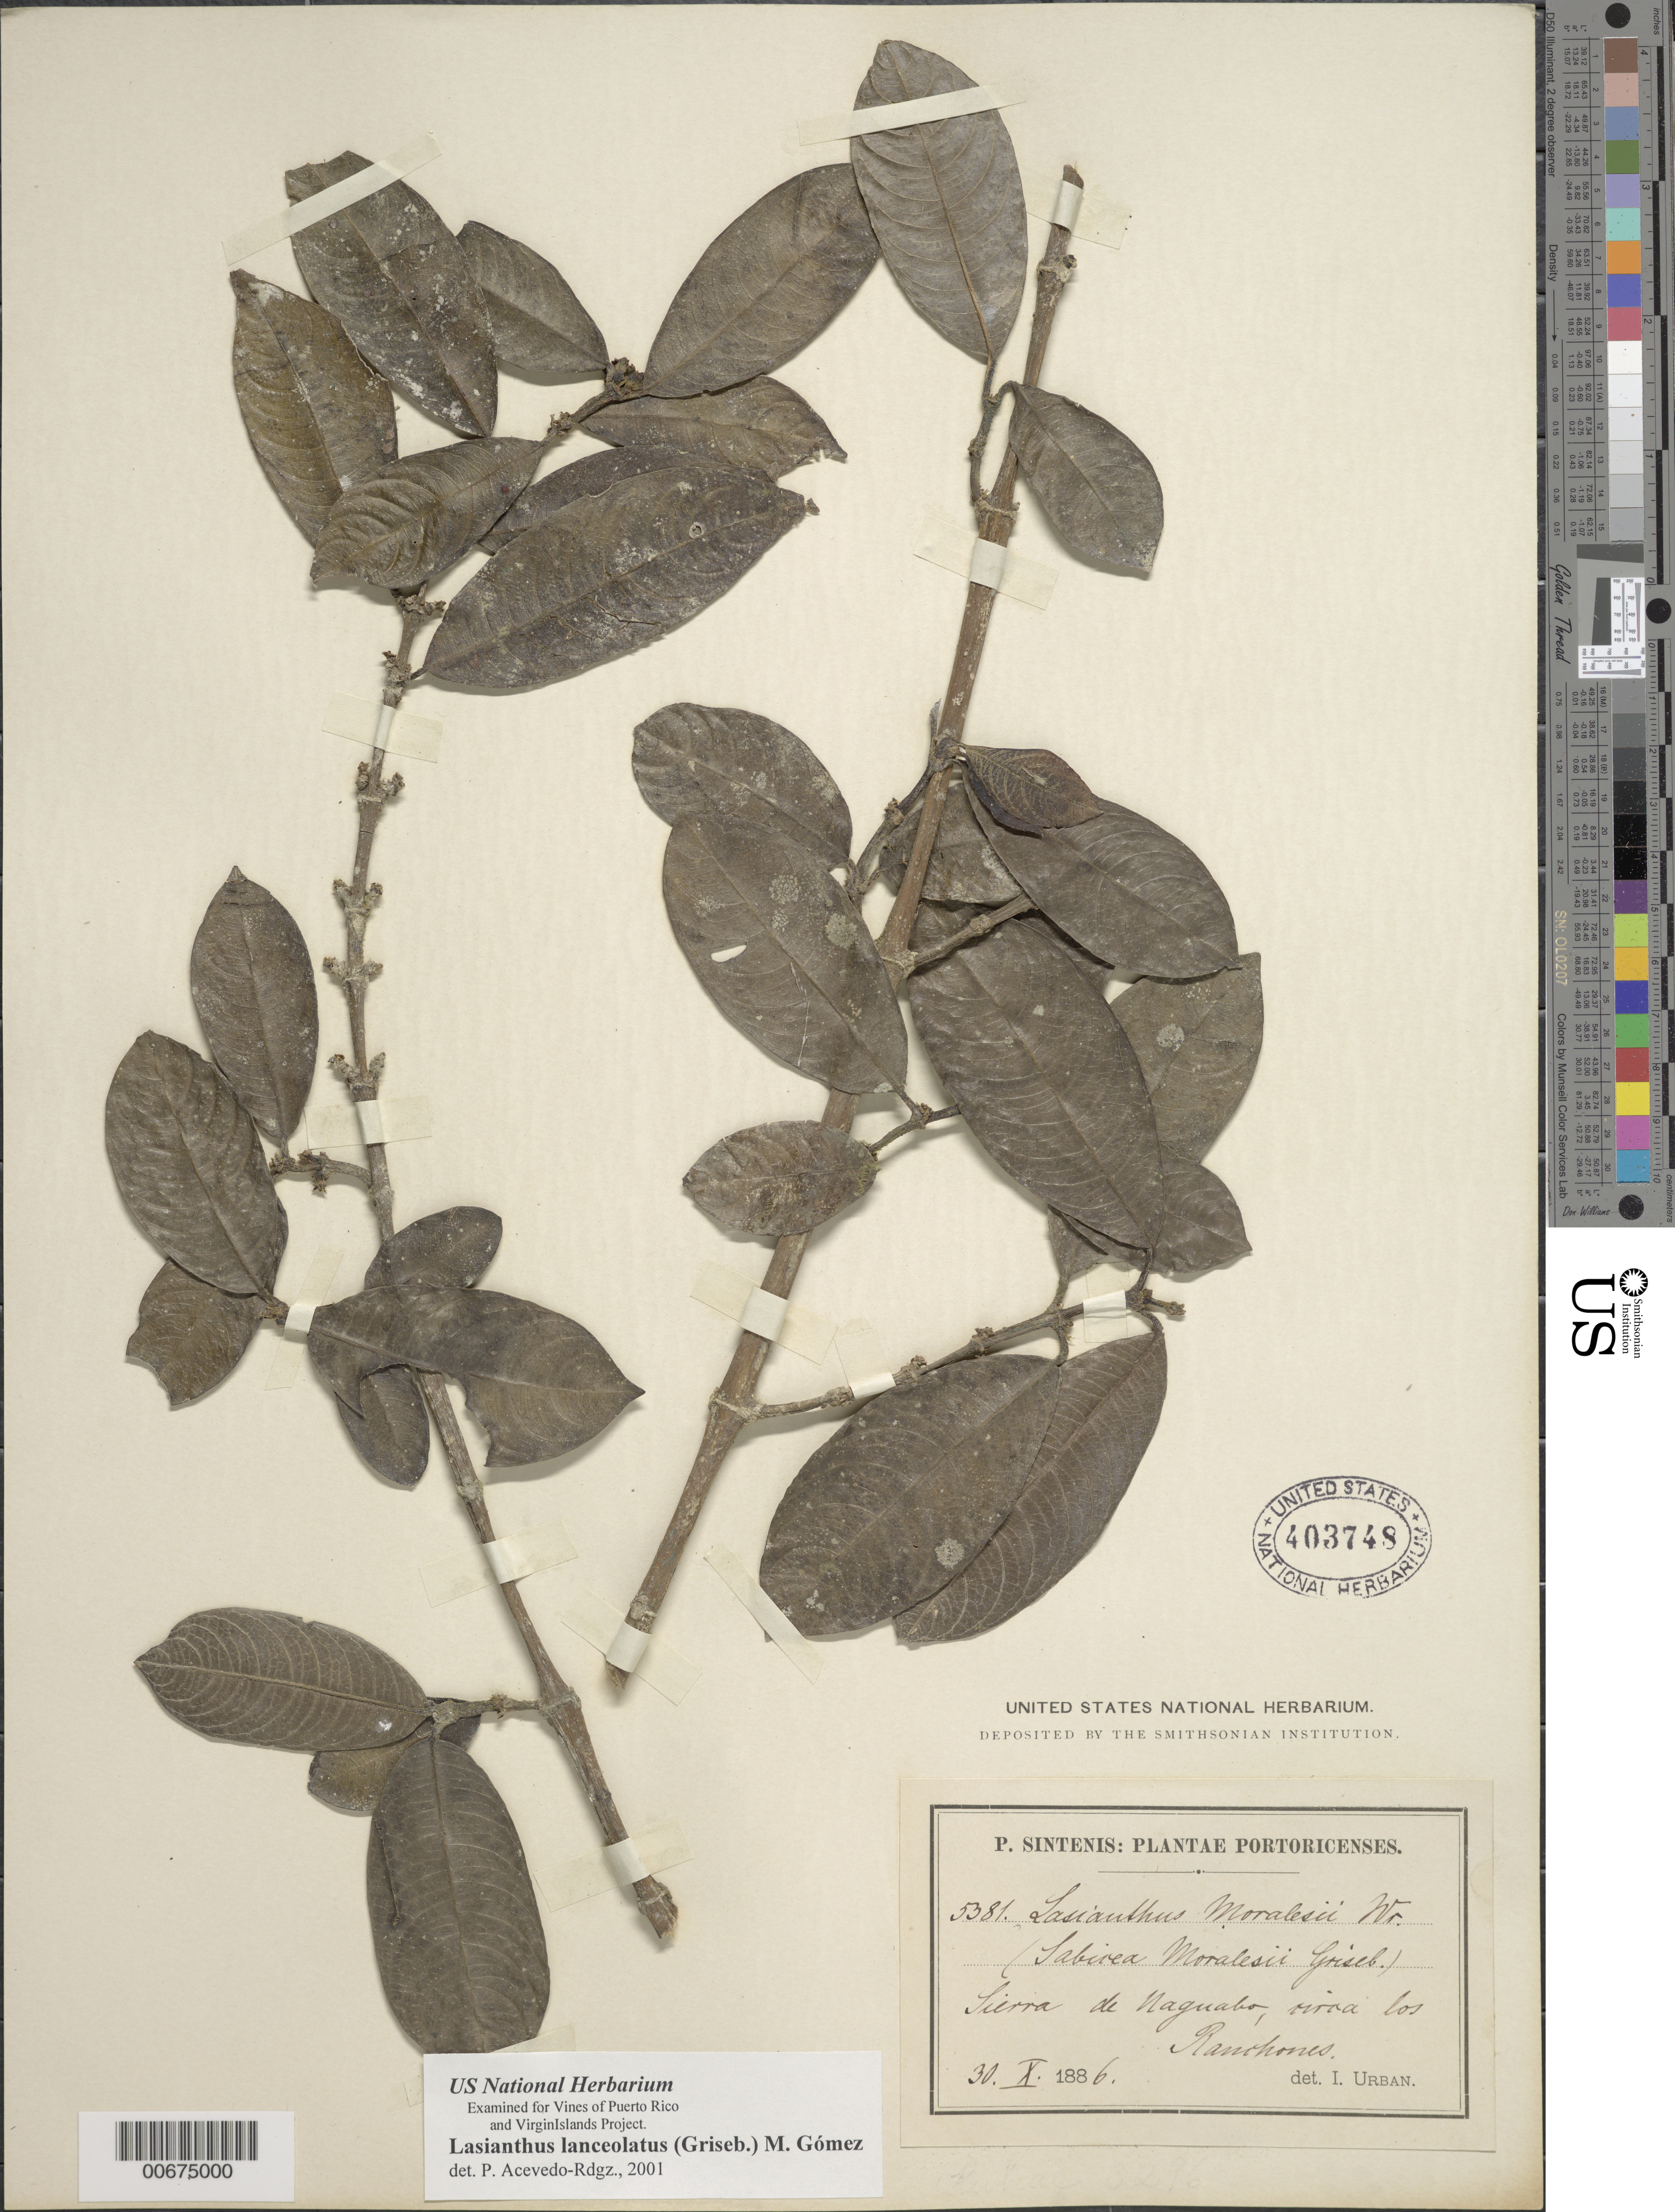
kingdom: Plantae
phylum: Tracheophyta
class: Magnoliopsida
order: Gentianales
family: Rubiaceae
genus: Lasianthus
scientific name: Lasianthus lanceolatus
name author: (Griseb.) Urb.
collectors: P. Sintenis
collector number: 5381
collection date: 1886-10-30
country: Puerto Rico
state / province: Naguabo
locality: Portoricenses, Sierra de Naguabo, circa los Ranohones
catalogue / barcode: US 403748